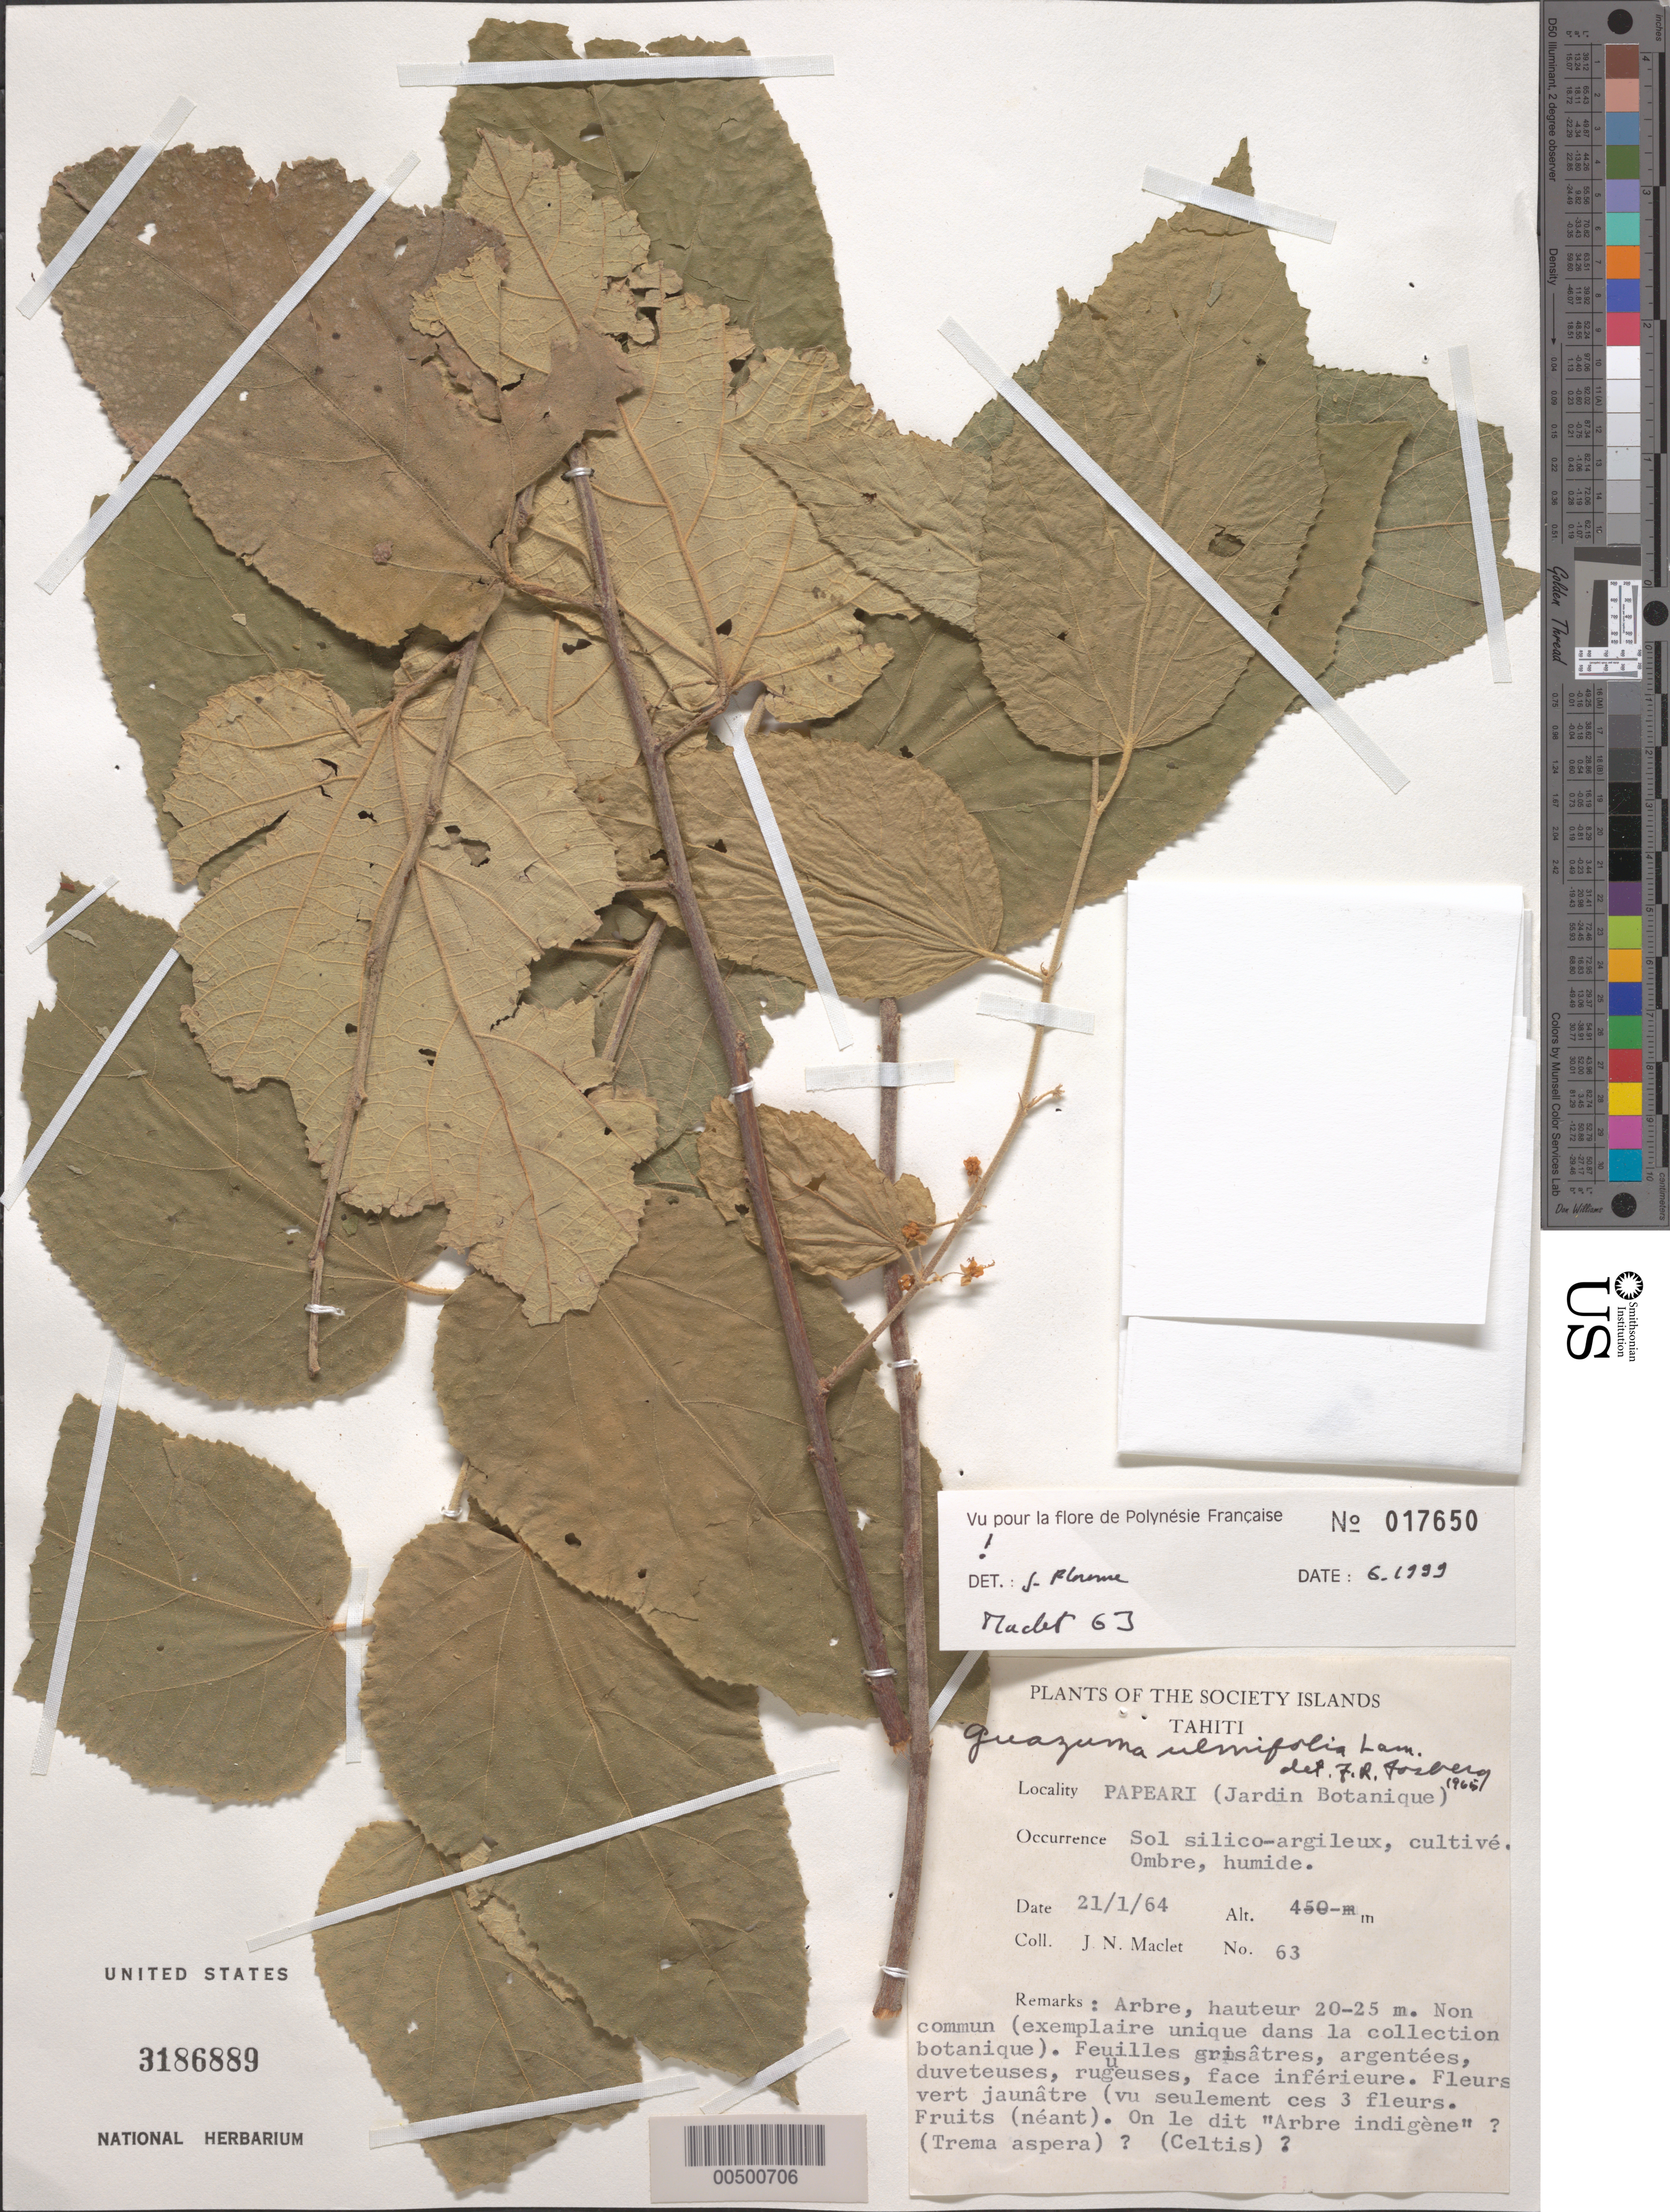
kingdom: Plantae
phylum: Tracheophyta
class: Magnoliopsida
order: Malvales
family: Malvaceae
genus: Guazuma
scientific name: Guazuma ulmifolia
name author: Lam.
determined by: Fosberg, F. R.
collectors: J. Maclet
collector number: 63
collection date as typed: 21 Jan 1964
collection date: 1964-01-21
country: French Polynesia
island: Tahiti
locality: Papeari (Jardin Botanique) [Society Is.]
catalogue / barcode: US 3186889